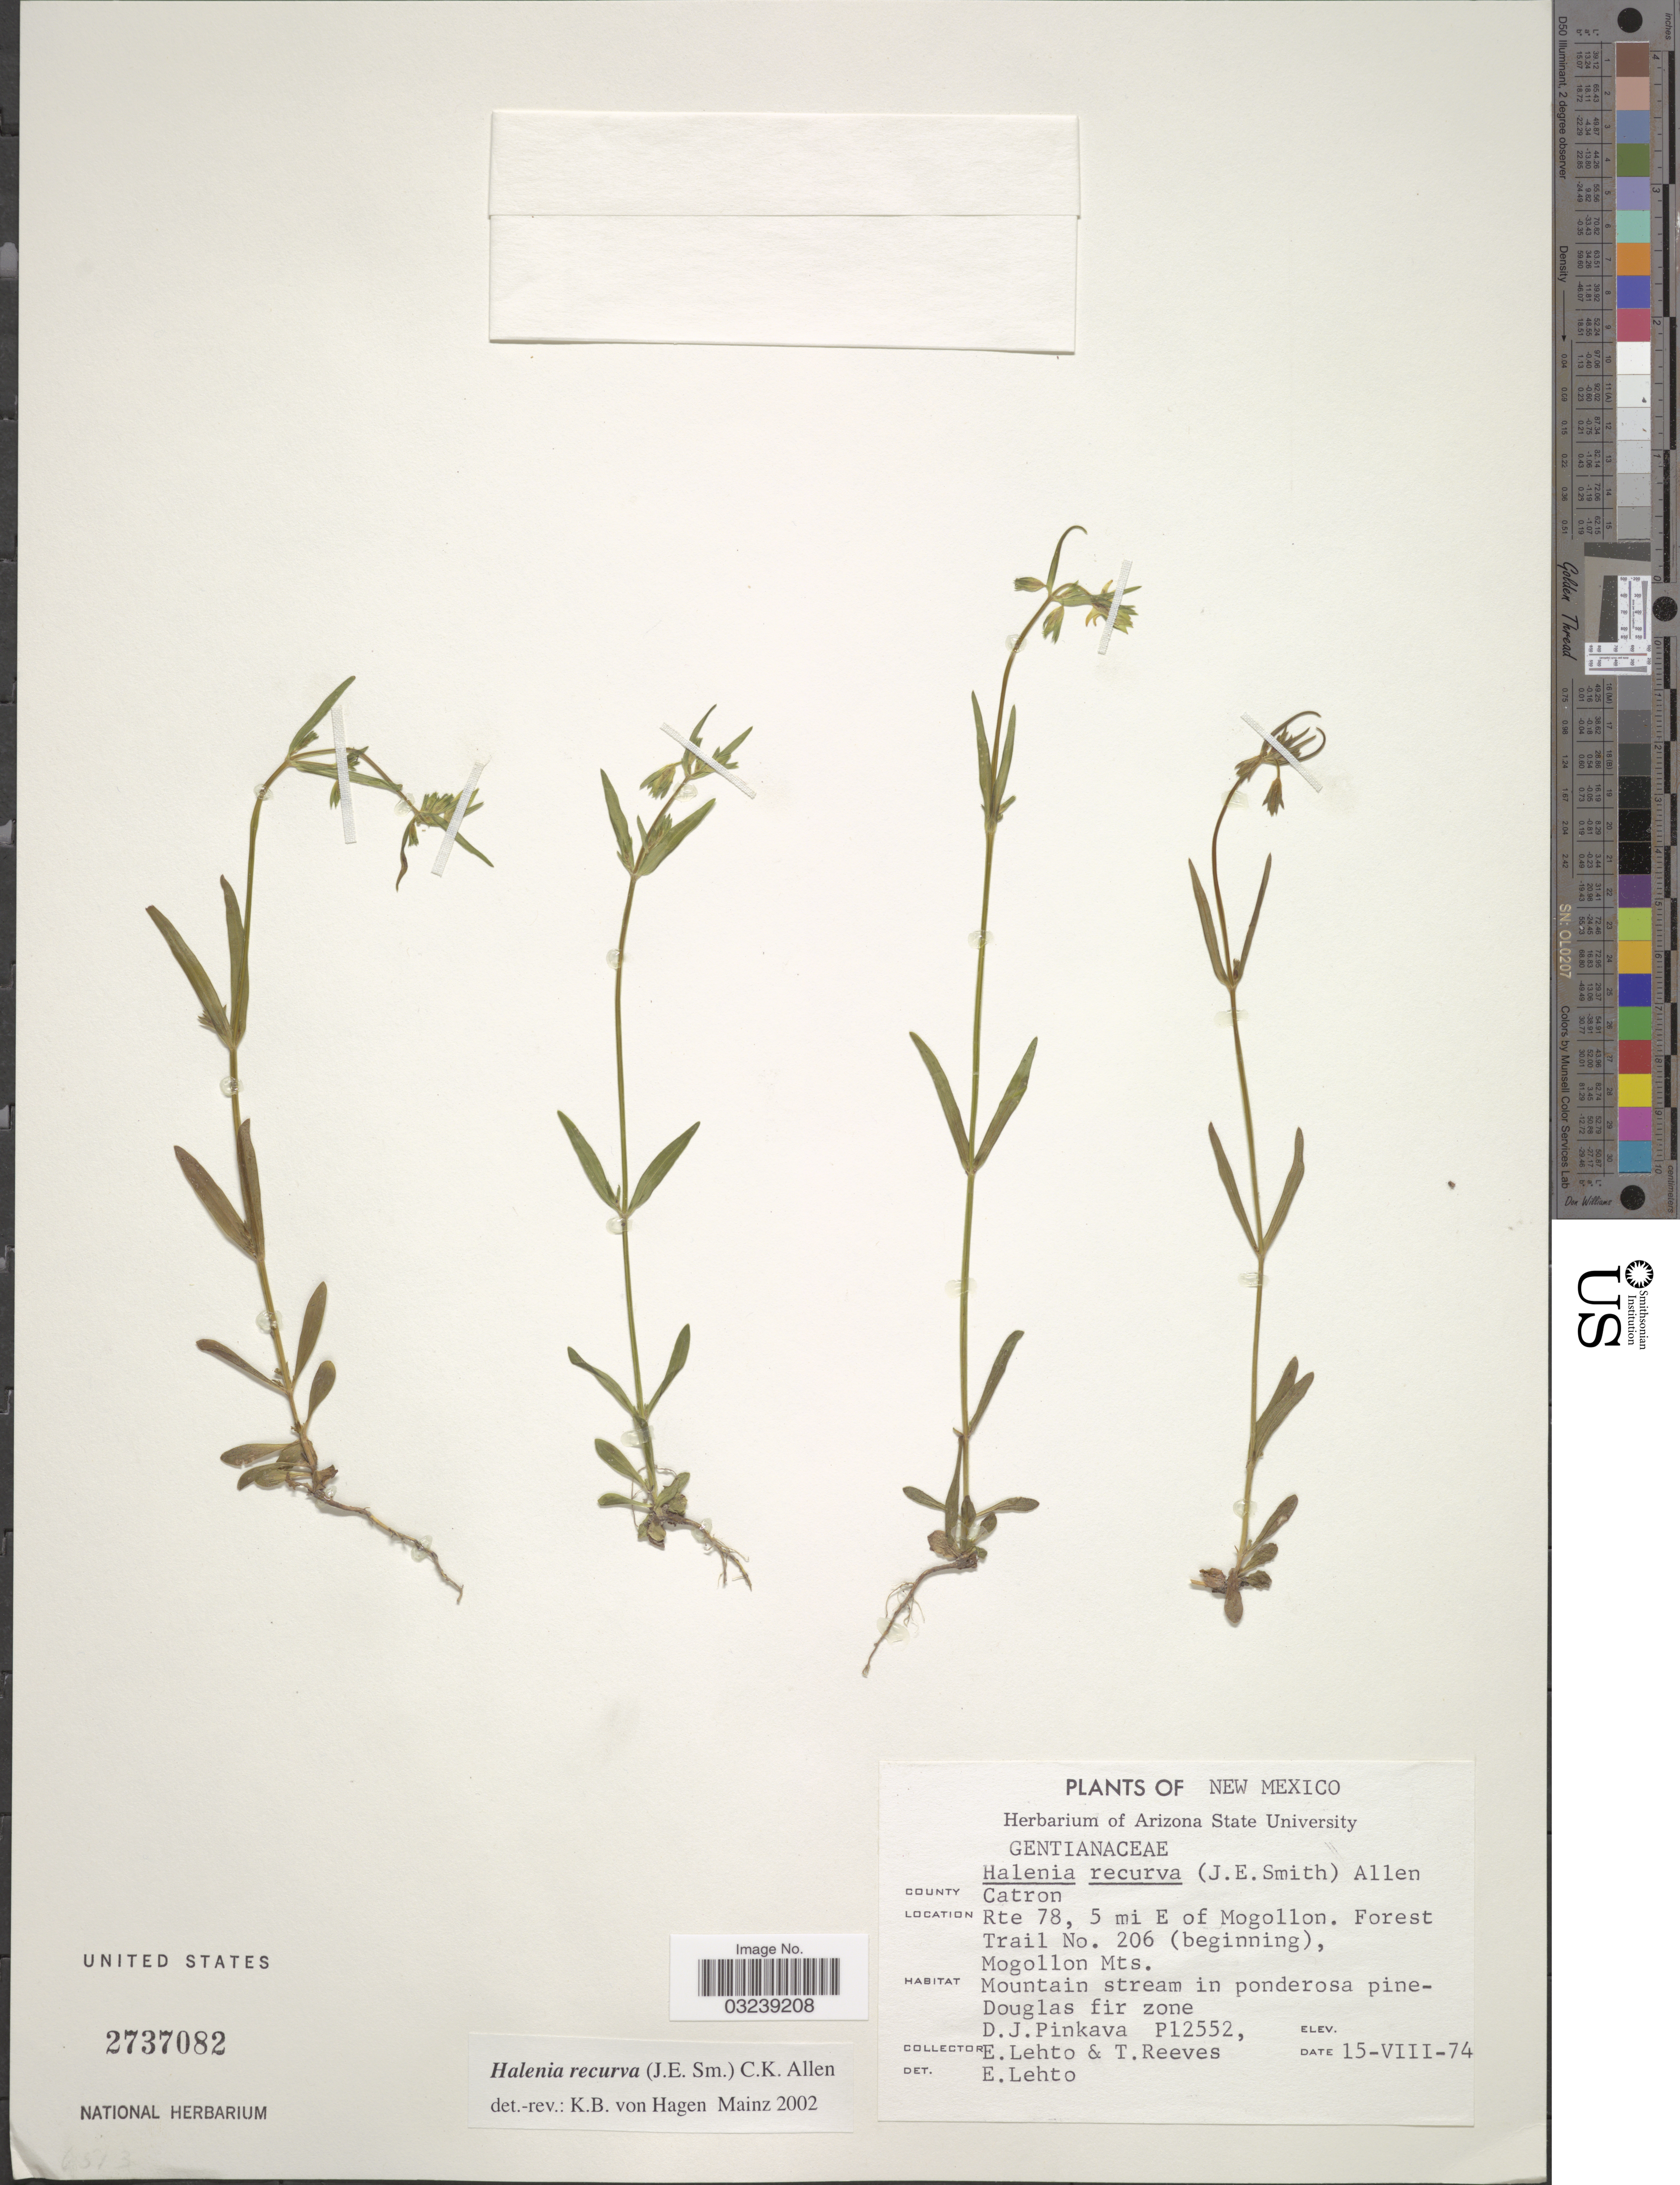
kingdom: Plantae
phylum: Tracheophyta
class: Magnoliopsida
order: Gentianales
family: Gentianaceae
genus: Halenia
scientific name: Halenia recurva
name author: (Sm.) C.K. Allen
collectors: D. J. Pinkava, E. Lehto & T. Reeves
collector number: P12552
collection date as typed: Transcribed d/m/y: 15/8/74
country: United States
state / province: New Mexico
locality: County Catron. Rte 78, 5 mi E of Mogollon. Forest Trail No. 206 (beginning), Mogollon Mts. Mountain stream in ponderosa pine-Douglas fir zone.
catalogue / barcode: US 2737082